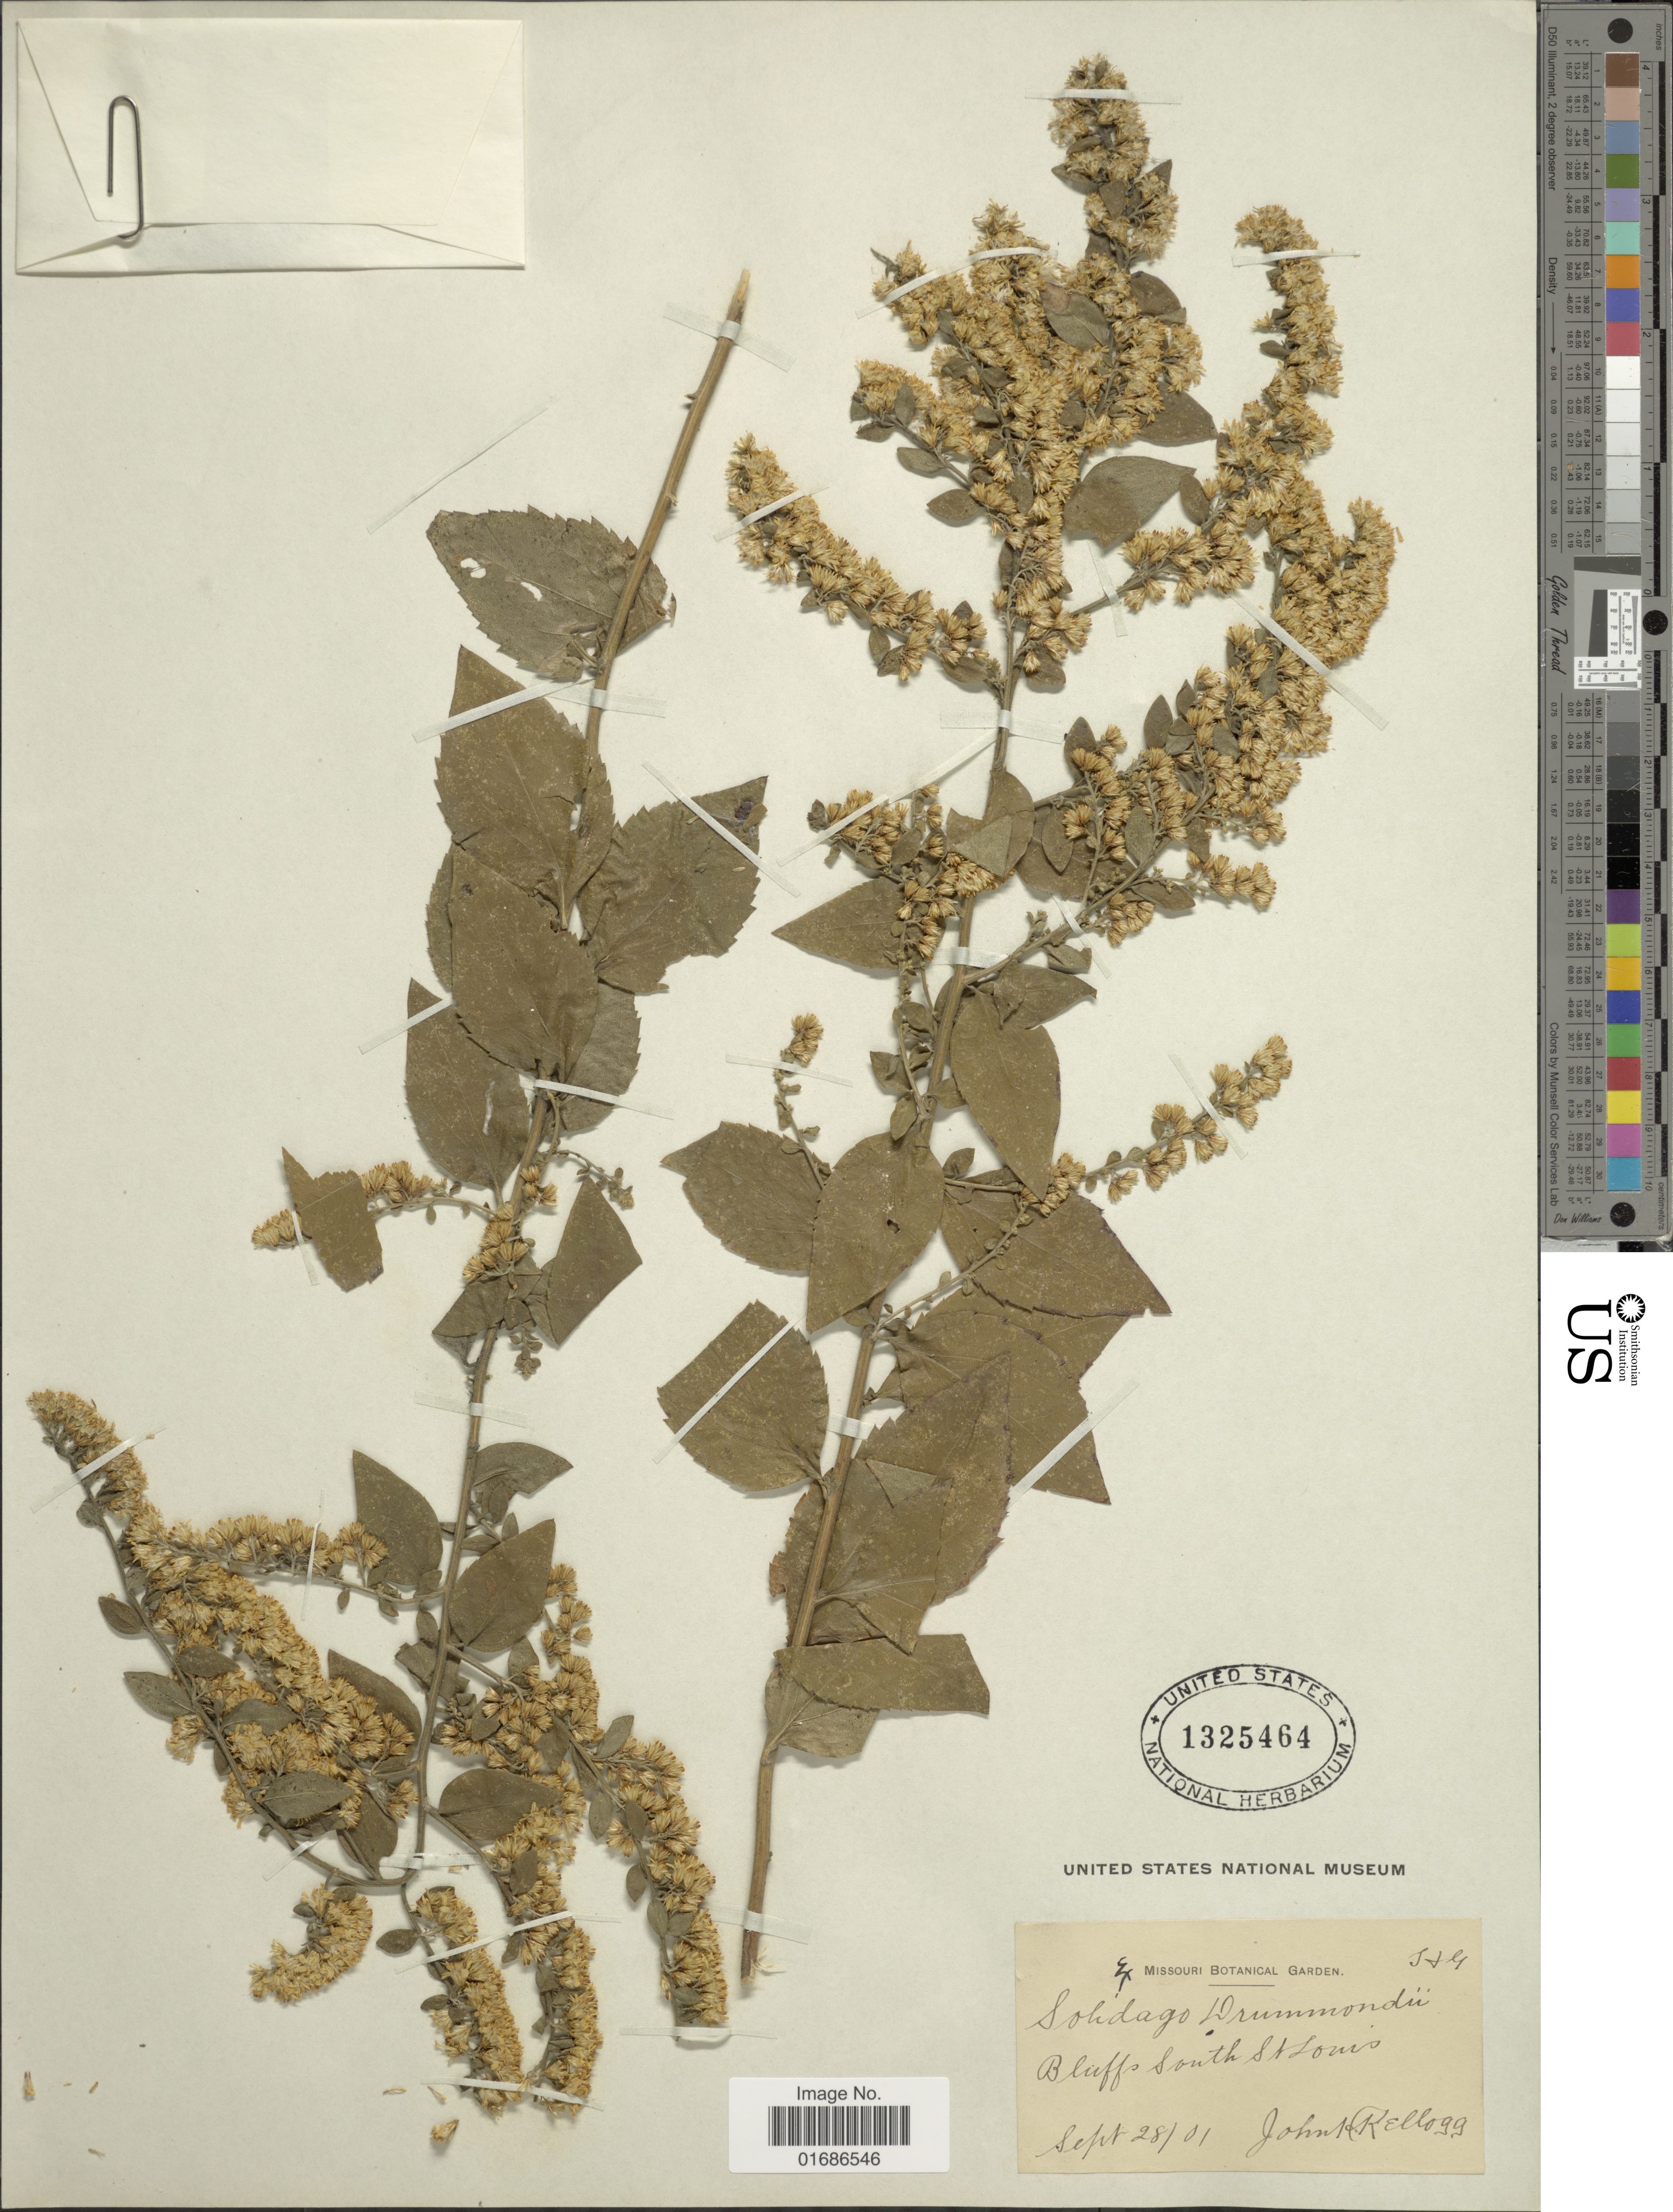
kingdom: Plantae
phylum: Tracheophyta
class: Magnoliopsida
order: Asterales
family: Asteraceae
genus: Solidago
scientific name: Solidago drummondii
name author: Torr. & A. Gray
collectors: J. H. Kellogg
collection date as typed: Transcribed d/m/y: 28/9/1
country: United States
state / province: Missouri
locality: Bluffs South St Louis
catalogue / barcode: US 1325464